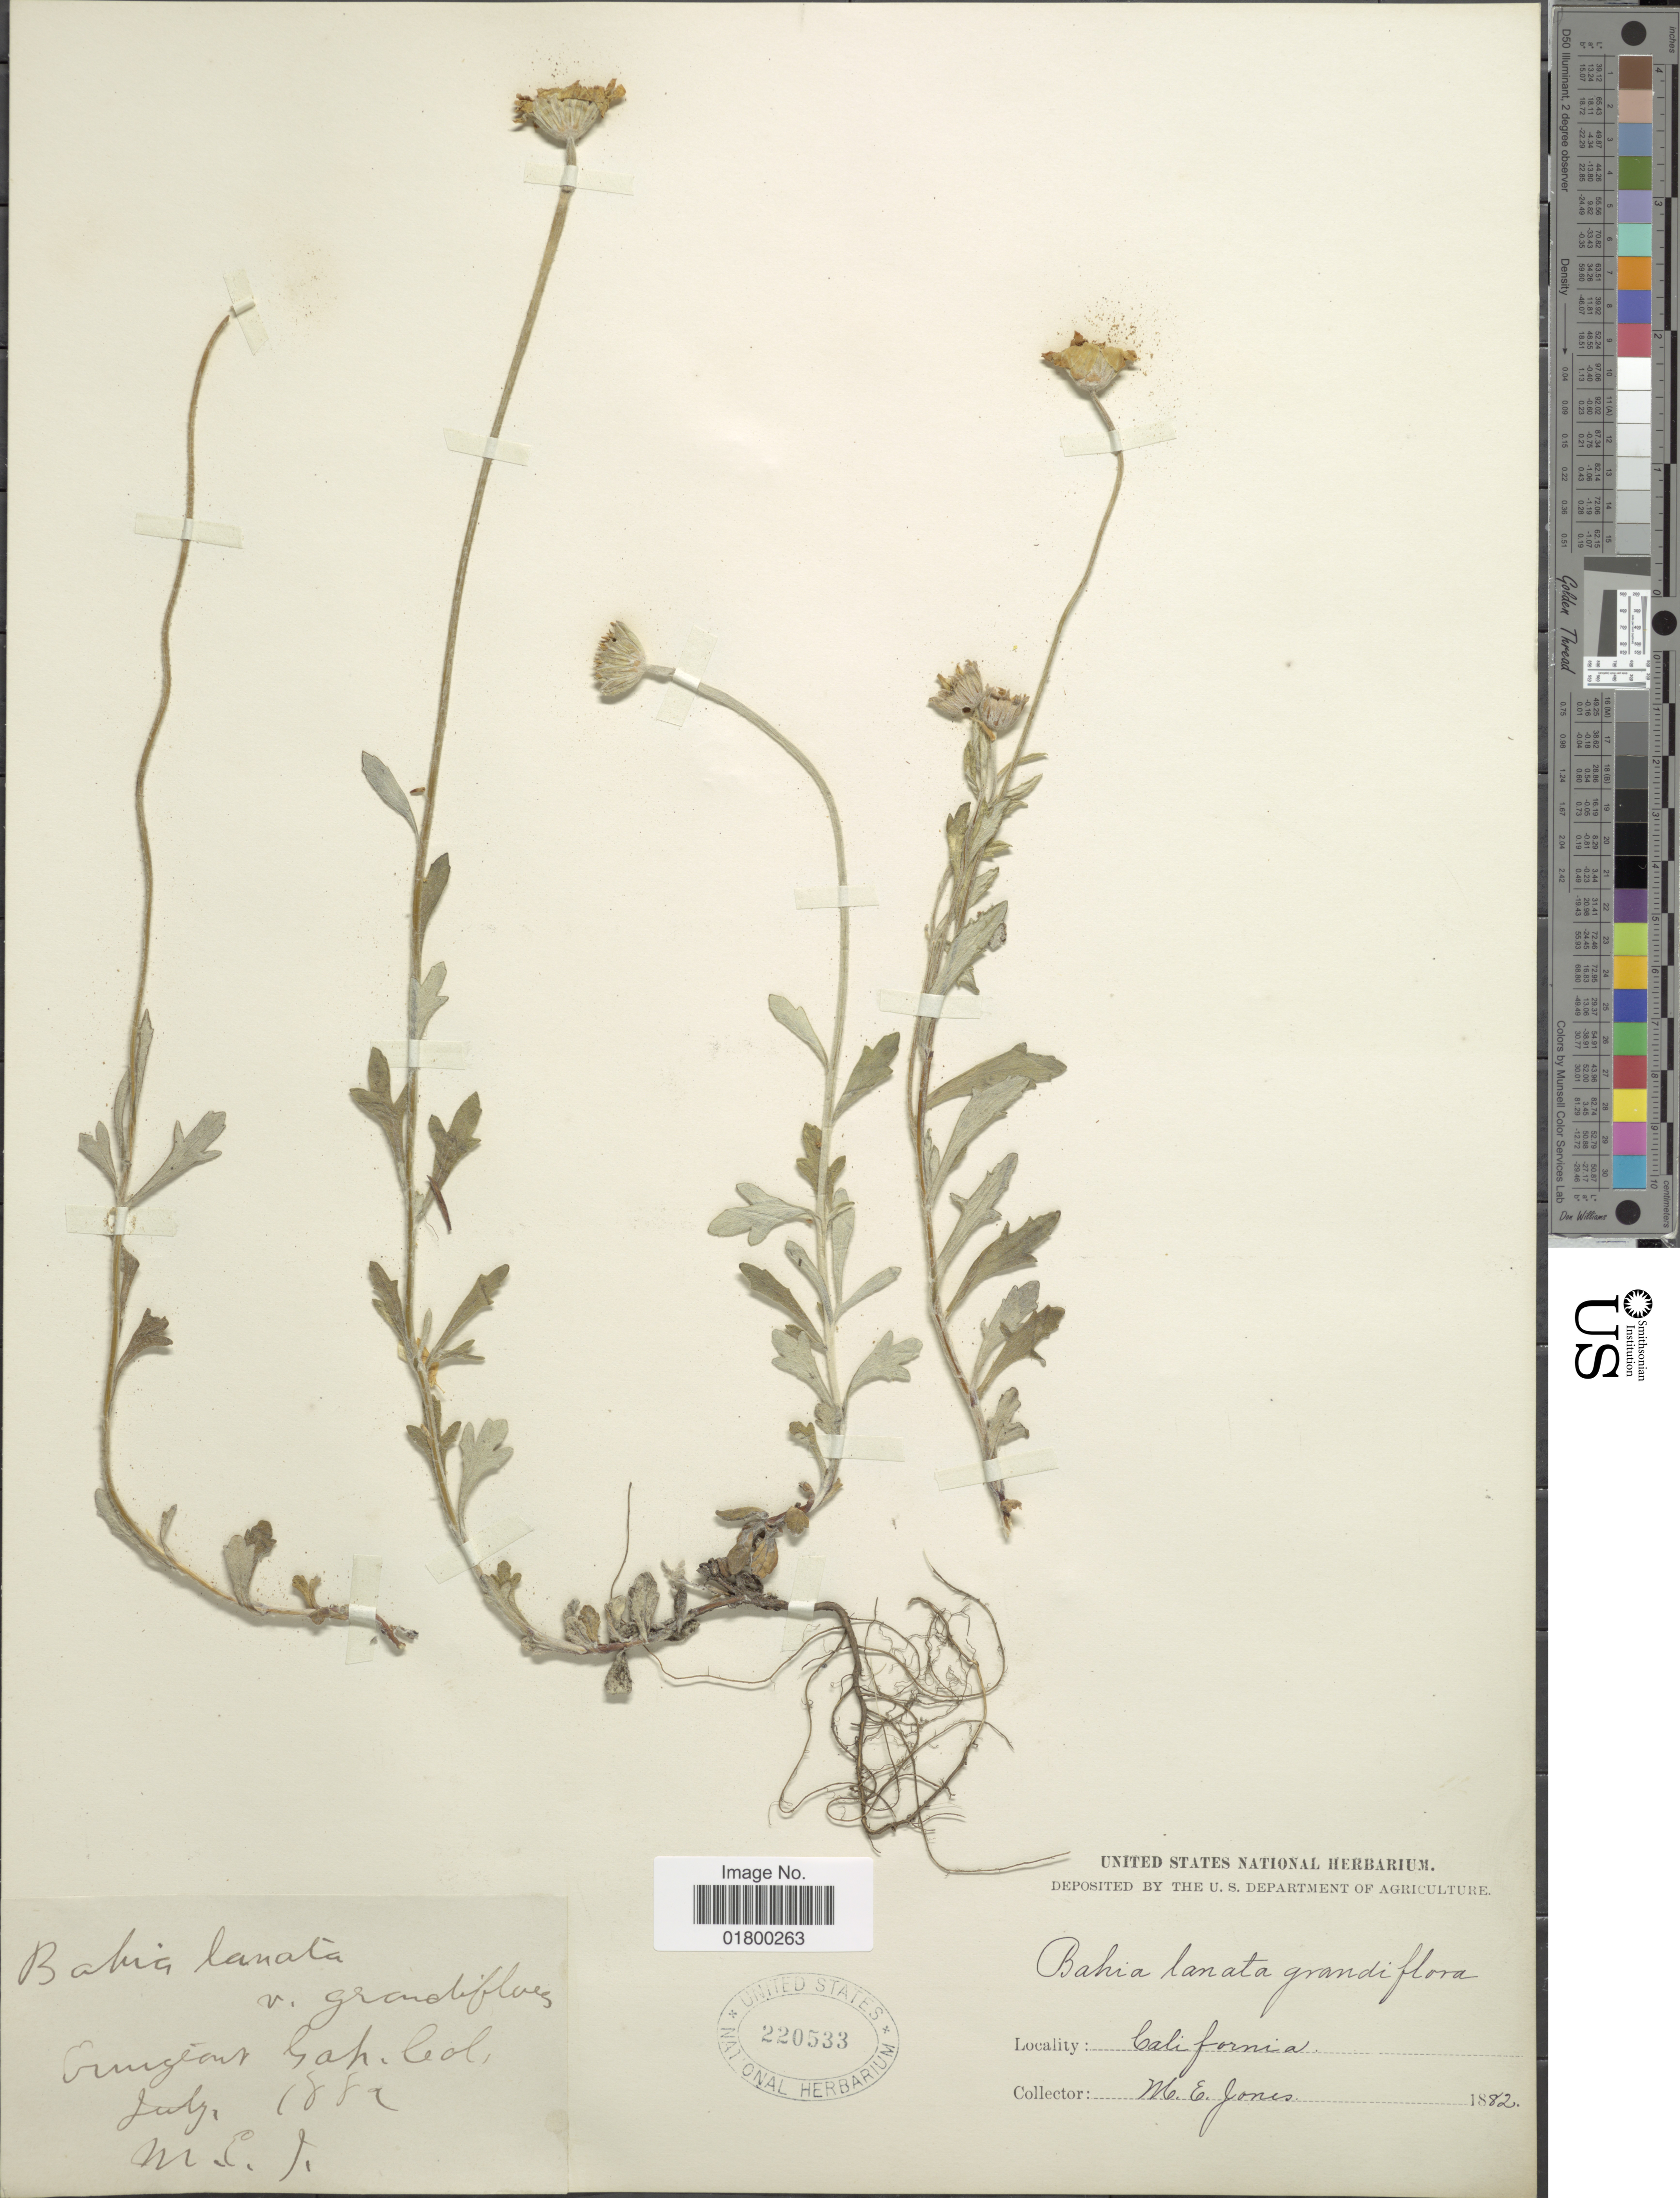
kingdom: Plantae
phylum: Tracheophyta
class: Magnoliopsida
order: Asterales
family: Asteraceae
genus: Eriophyllum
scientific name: Eriophyllum lanatum var. cuneatum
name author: (Kellogg) Jeps.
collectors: M. E. Jones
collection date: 1882-07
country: United States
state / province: California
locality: Emigrant Gap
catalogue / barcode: US 220533